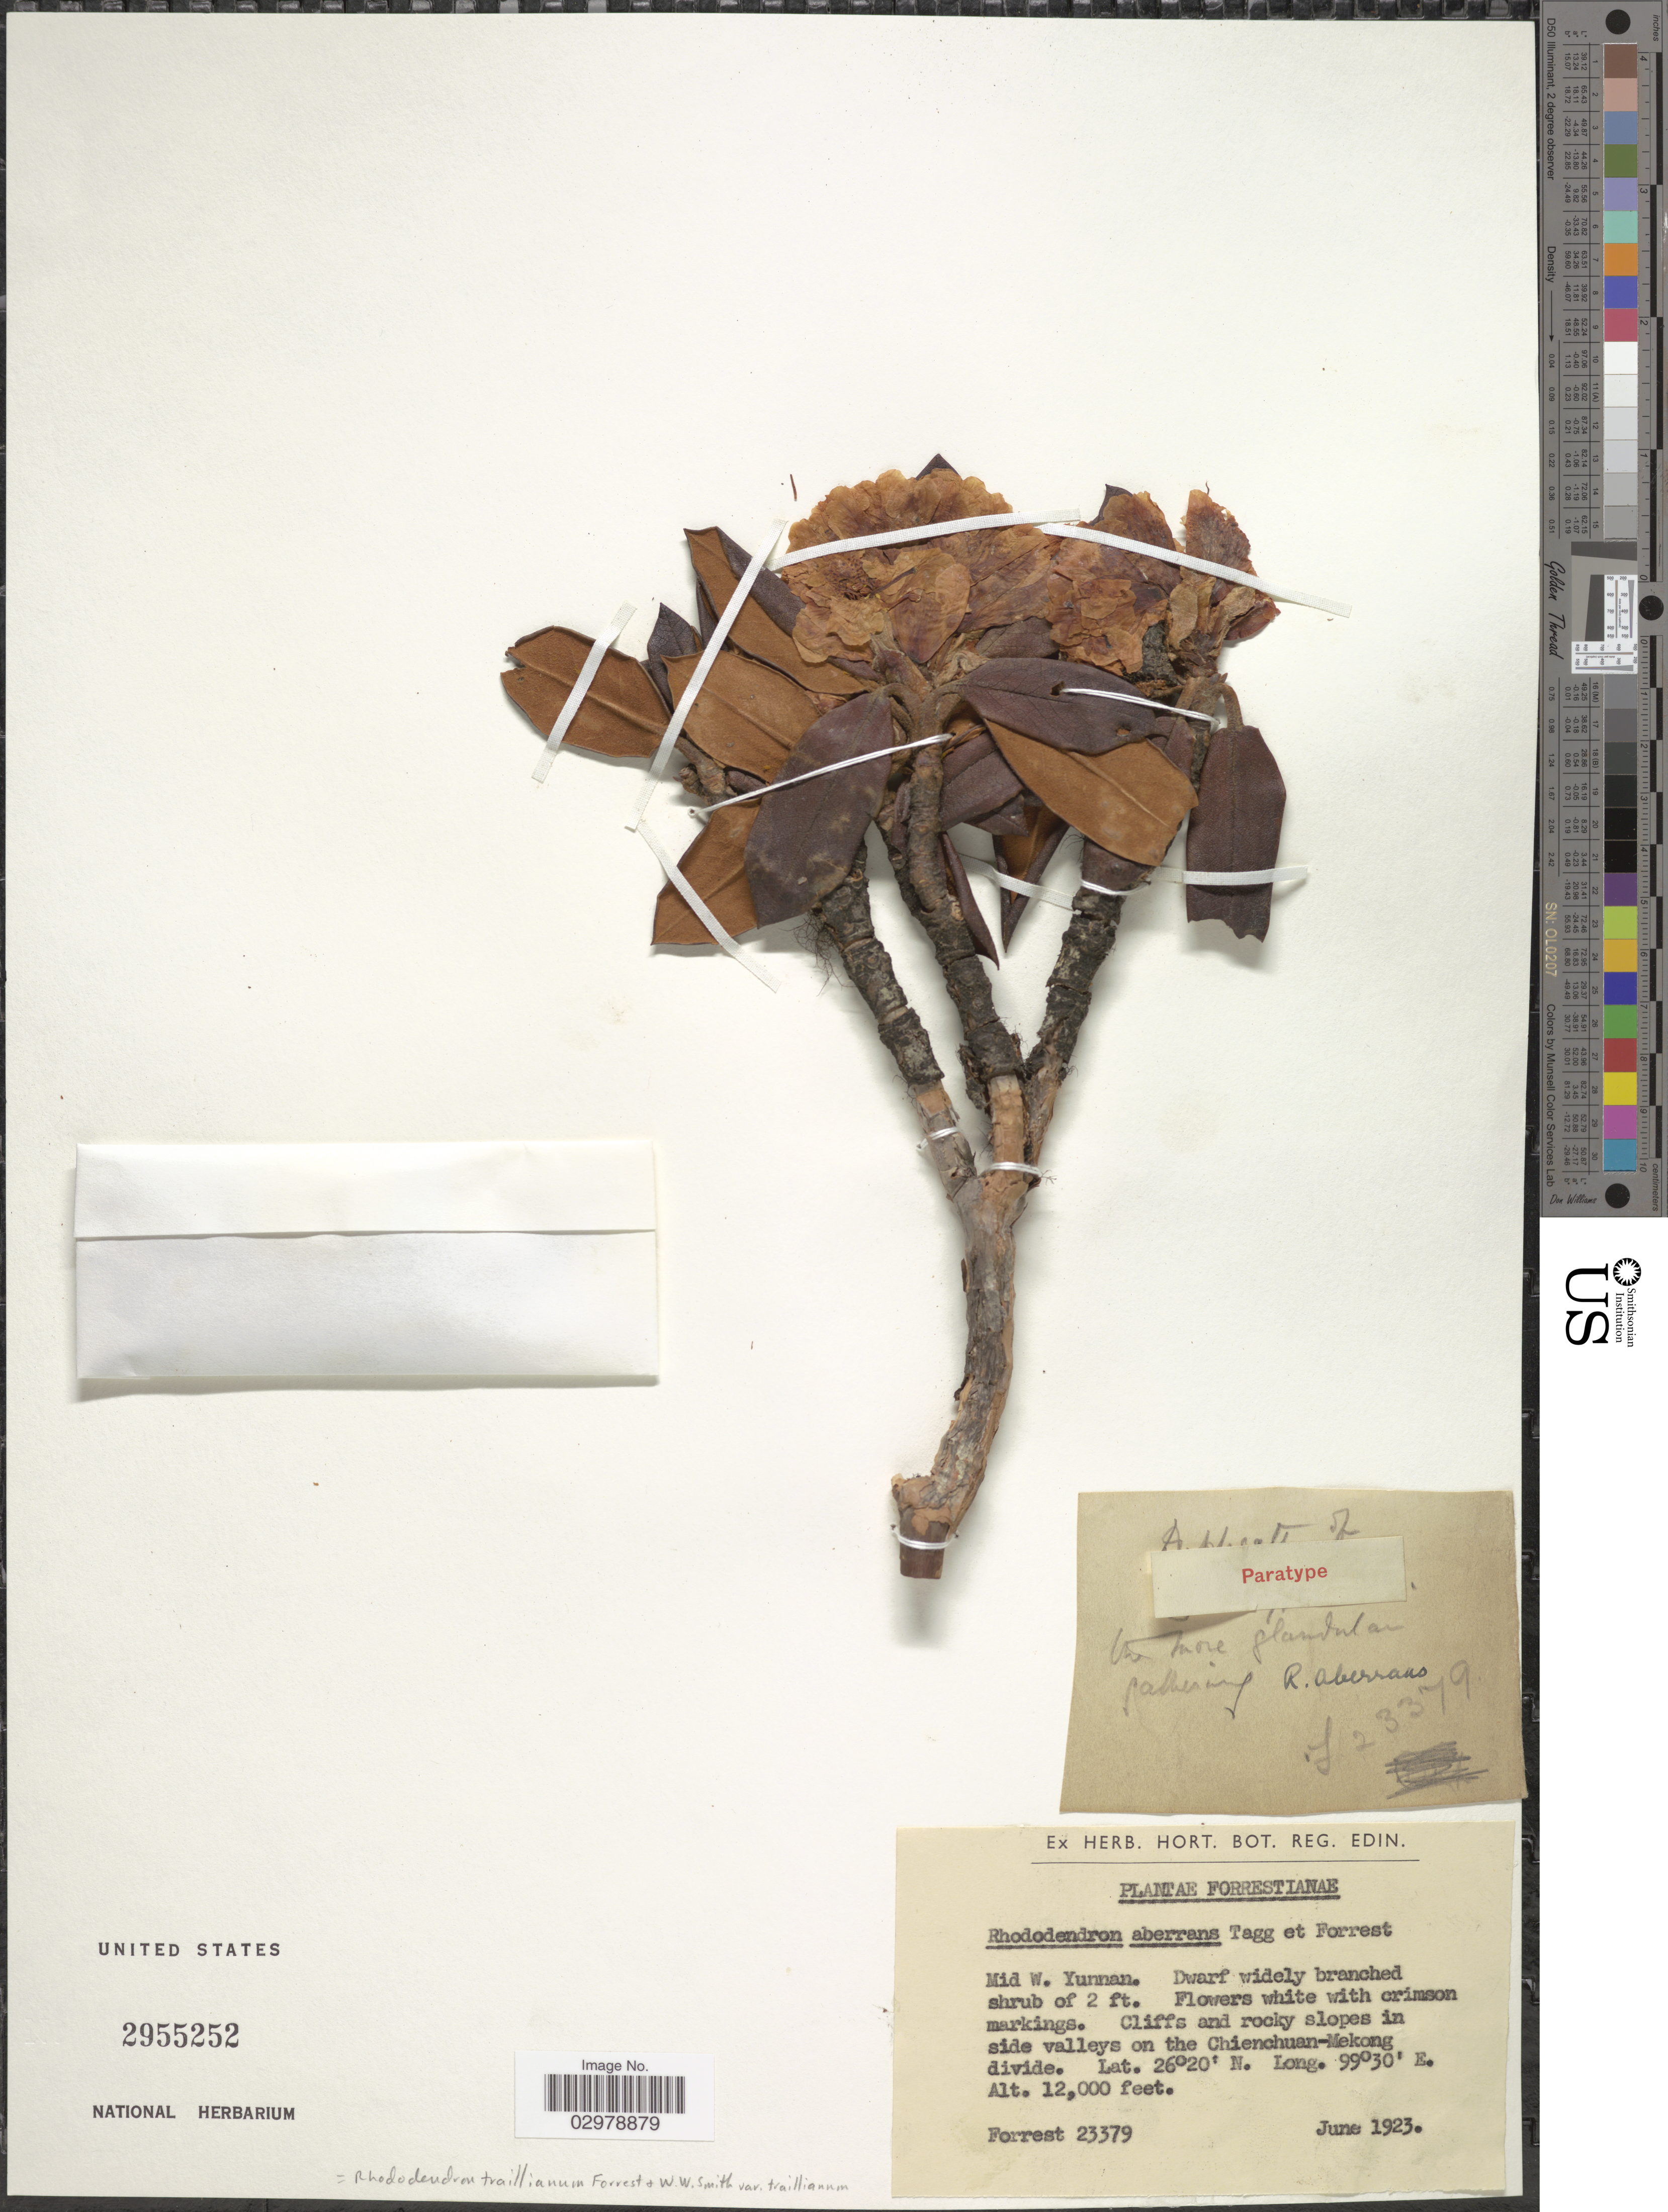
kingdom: Plantae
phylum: Tracheophyta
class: Magnoliopsida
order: Ericales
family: Ericaceae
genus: Rhododendron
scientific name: Rhododendron traillianum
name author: Forrest & W.W. Sm.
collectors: -. Forrest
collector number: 23379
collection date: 1923-06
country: China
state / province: Yunnan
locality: Mid W. Yunnan. Cliffs and rocky slopes in side valleys on the Chienchuan-Mekong divide.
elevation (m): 3658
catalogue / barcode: US 2955252